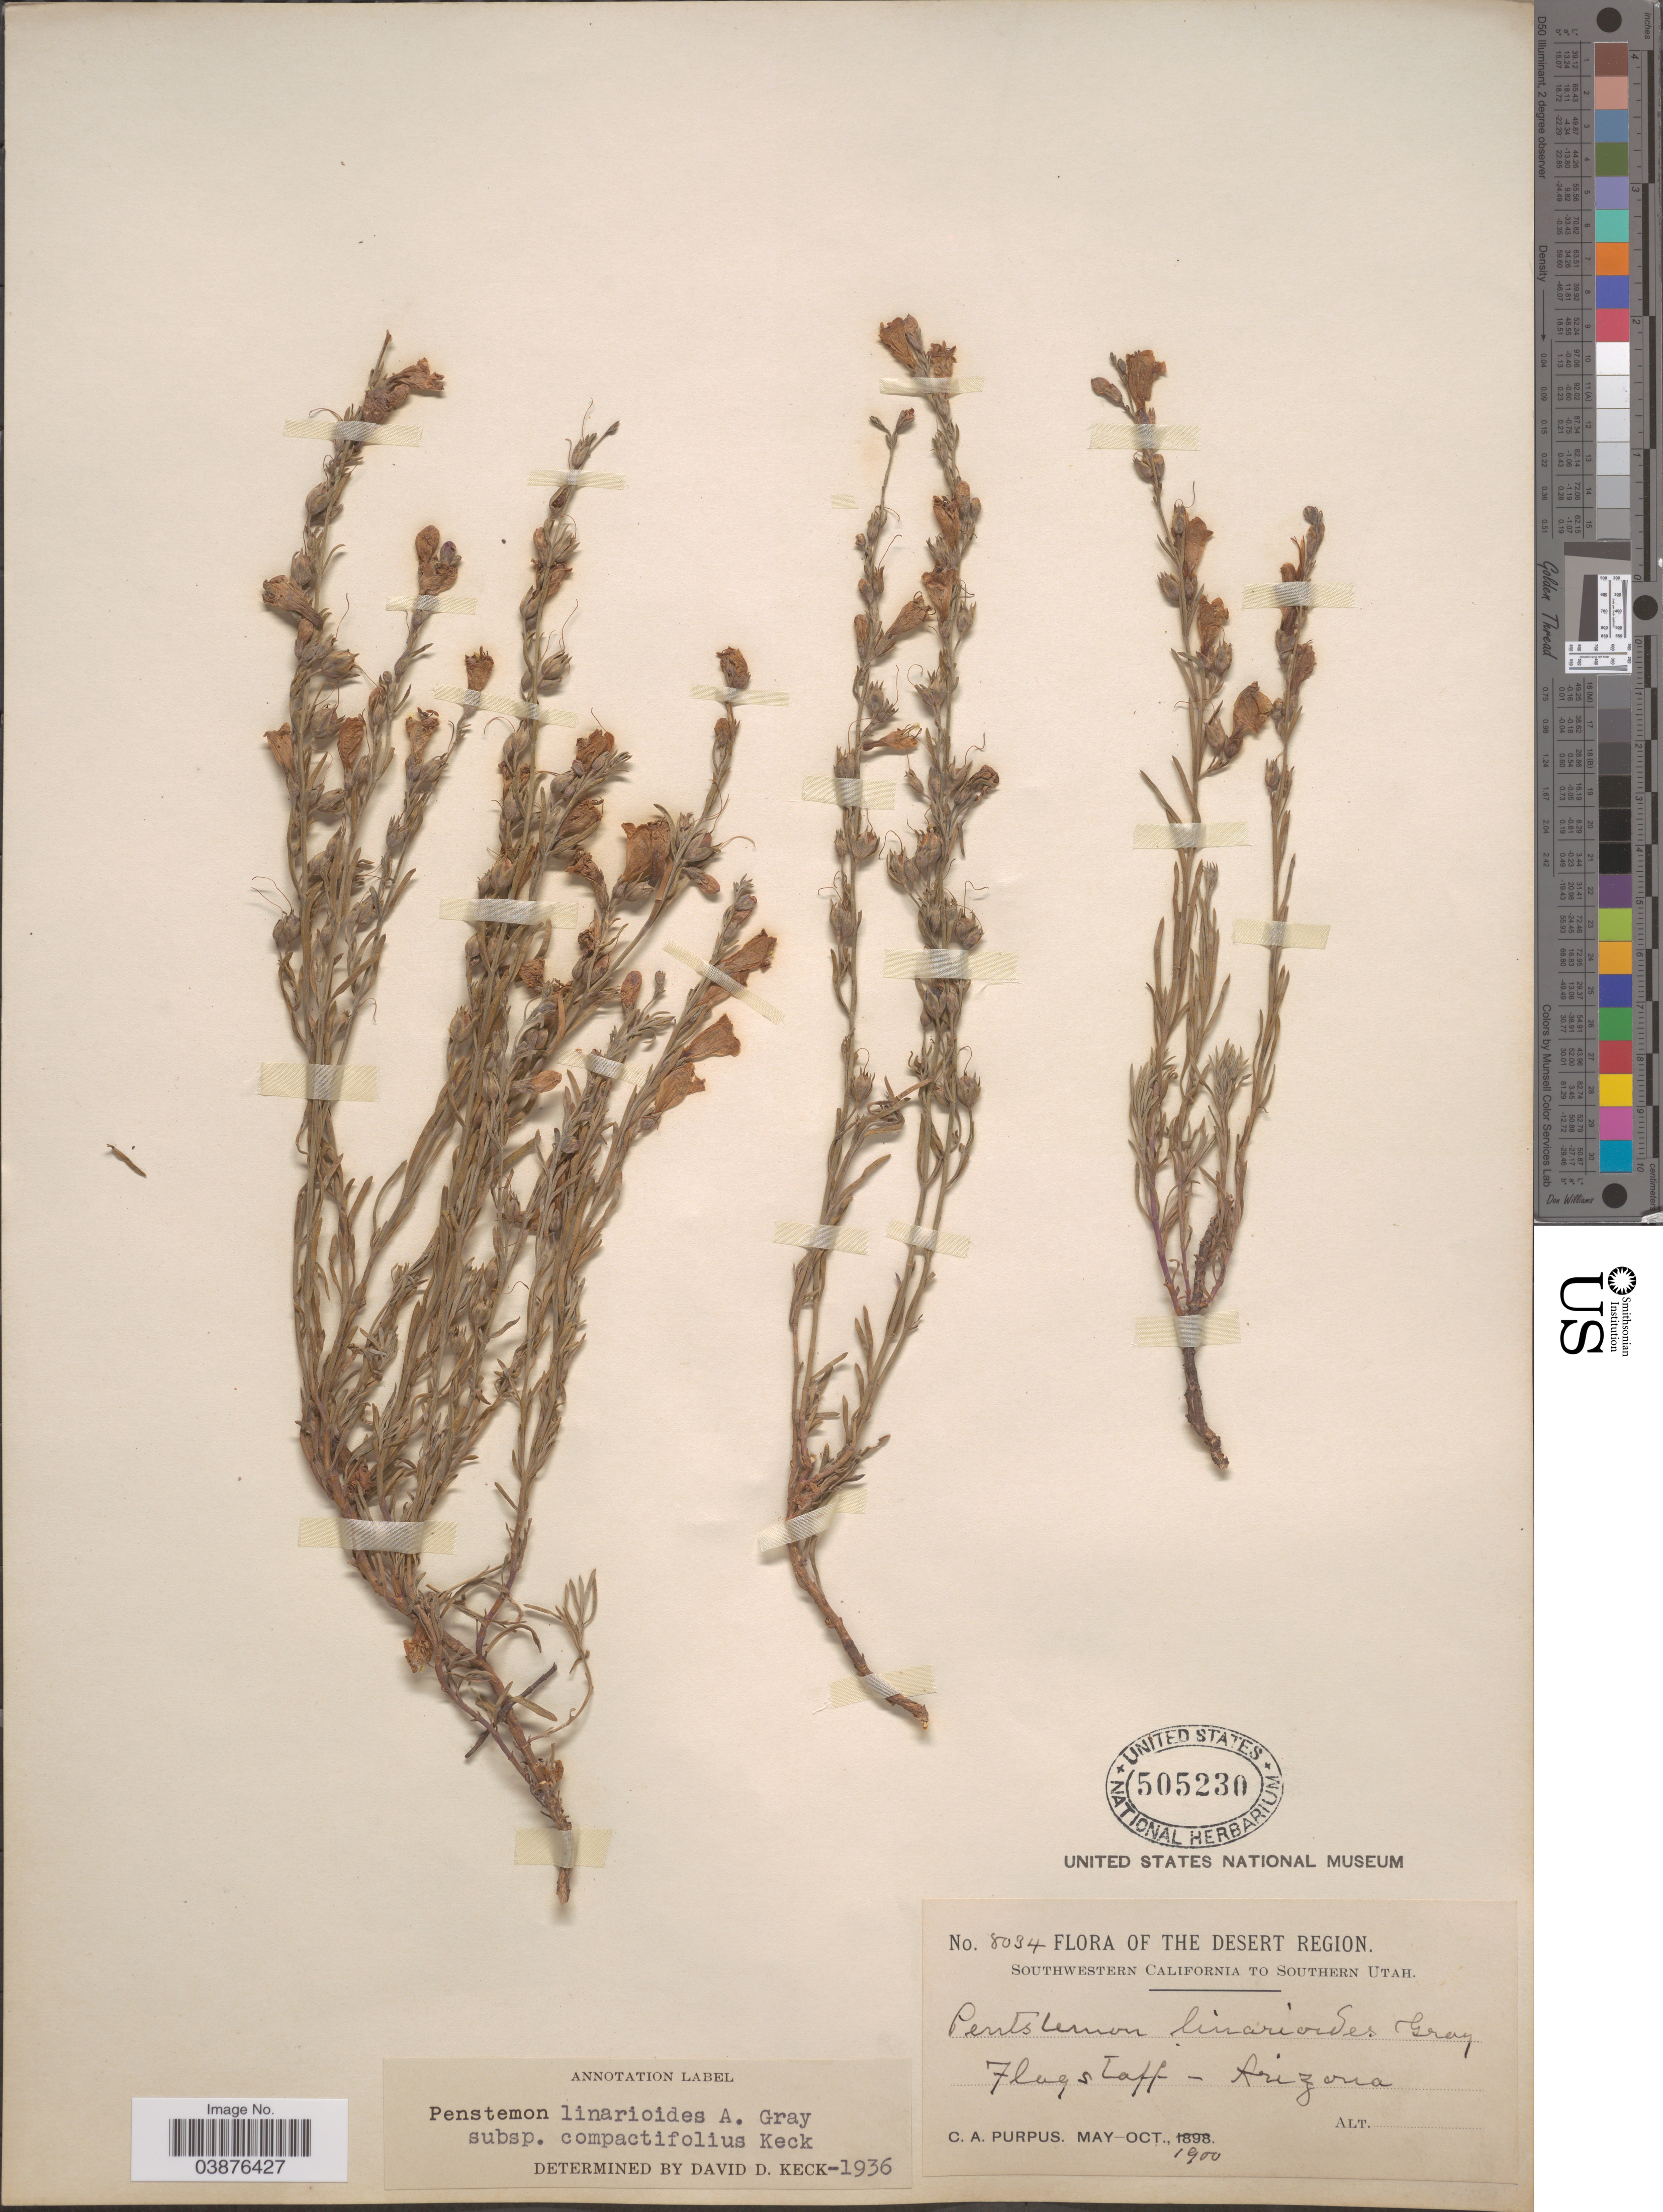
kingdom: Plantae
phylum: Tracheophyta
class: Magnoliopsida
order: Lamiales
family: Plantaginaceae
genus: Penstemon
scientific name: Penstemon linarioides var. viridis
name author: D.D. Keck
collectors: C. A. Purpus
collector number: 8034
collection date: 1900-05/1900-10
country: United States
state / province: Arizona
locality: The Desert Region. Flagstaff.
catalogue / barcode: US 505230